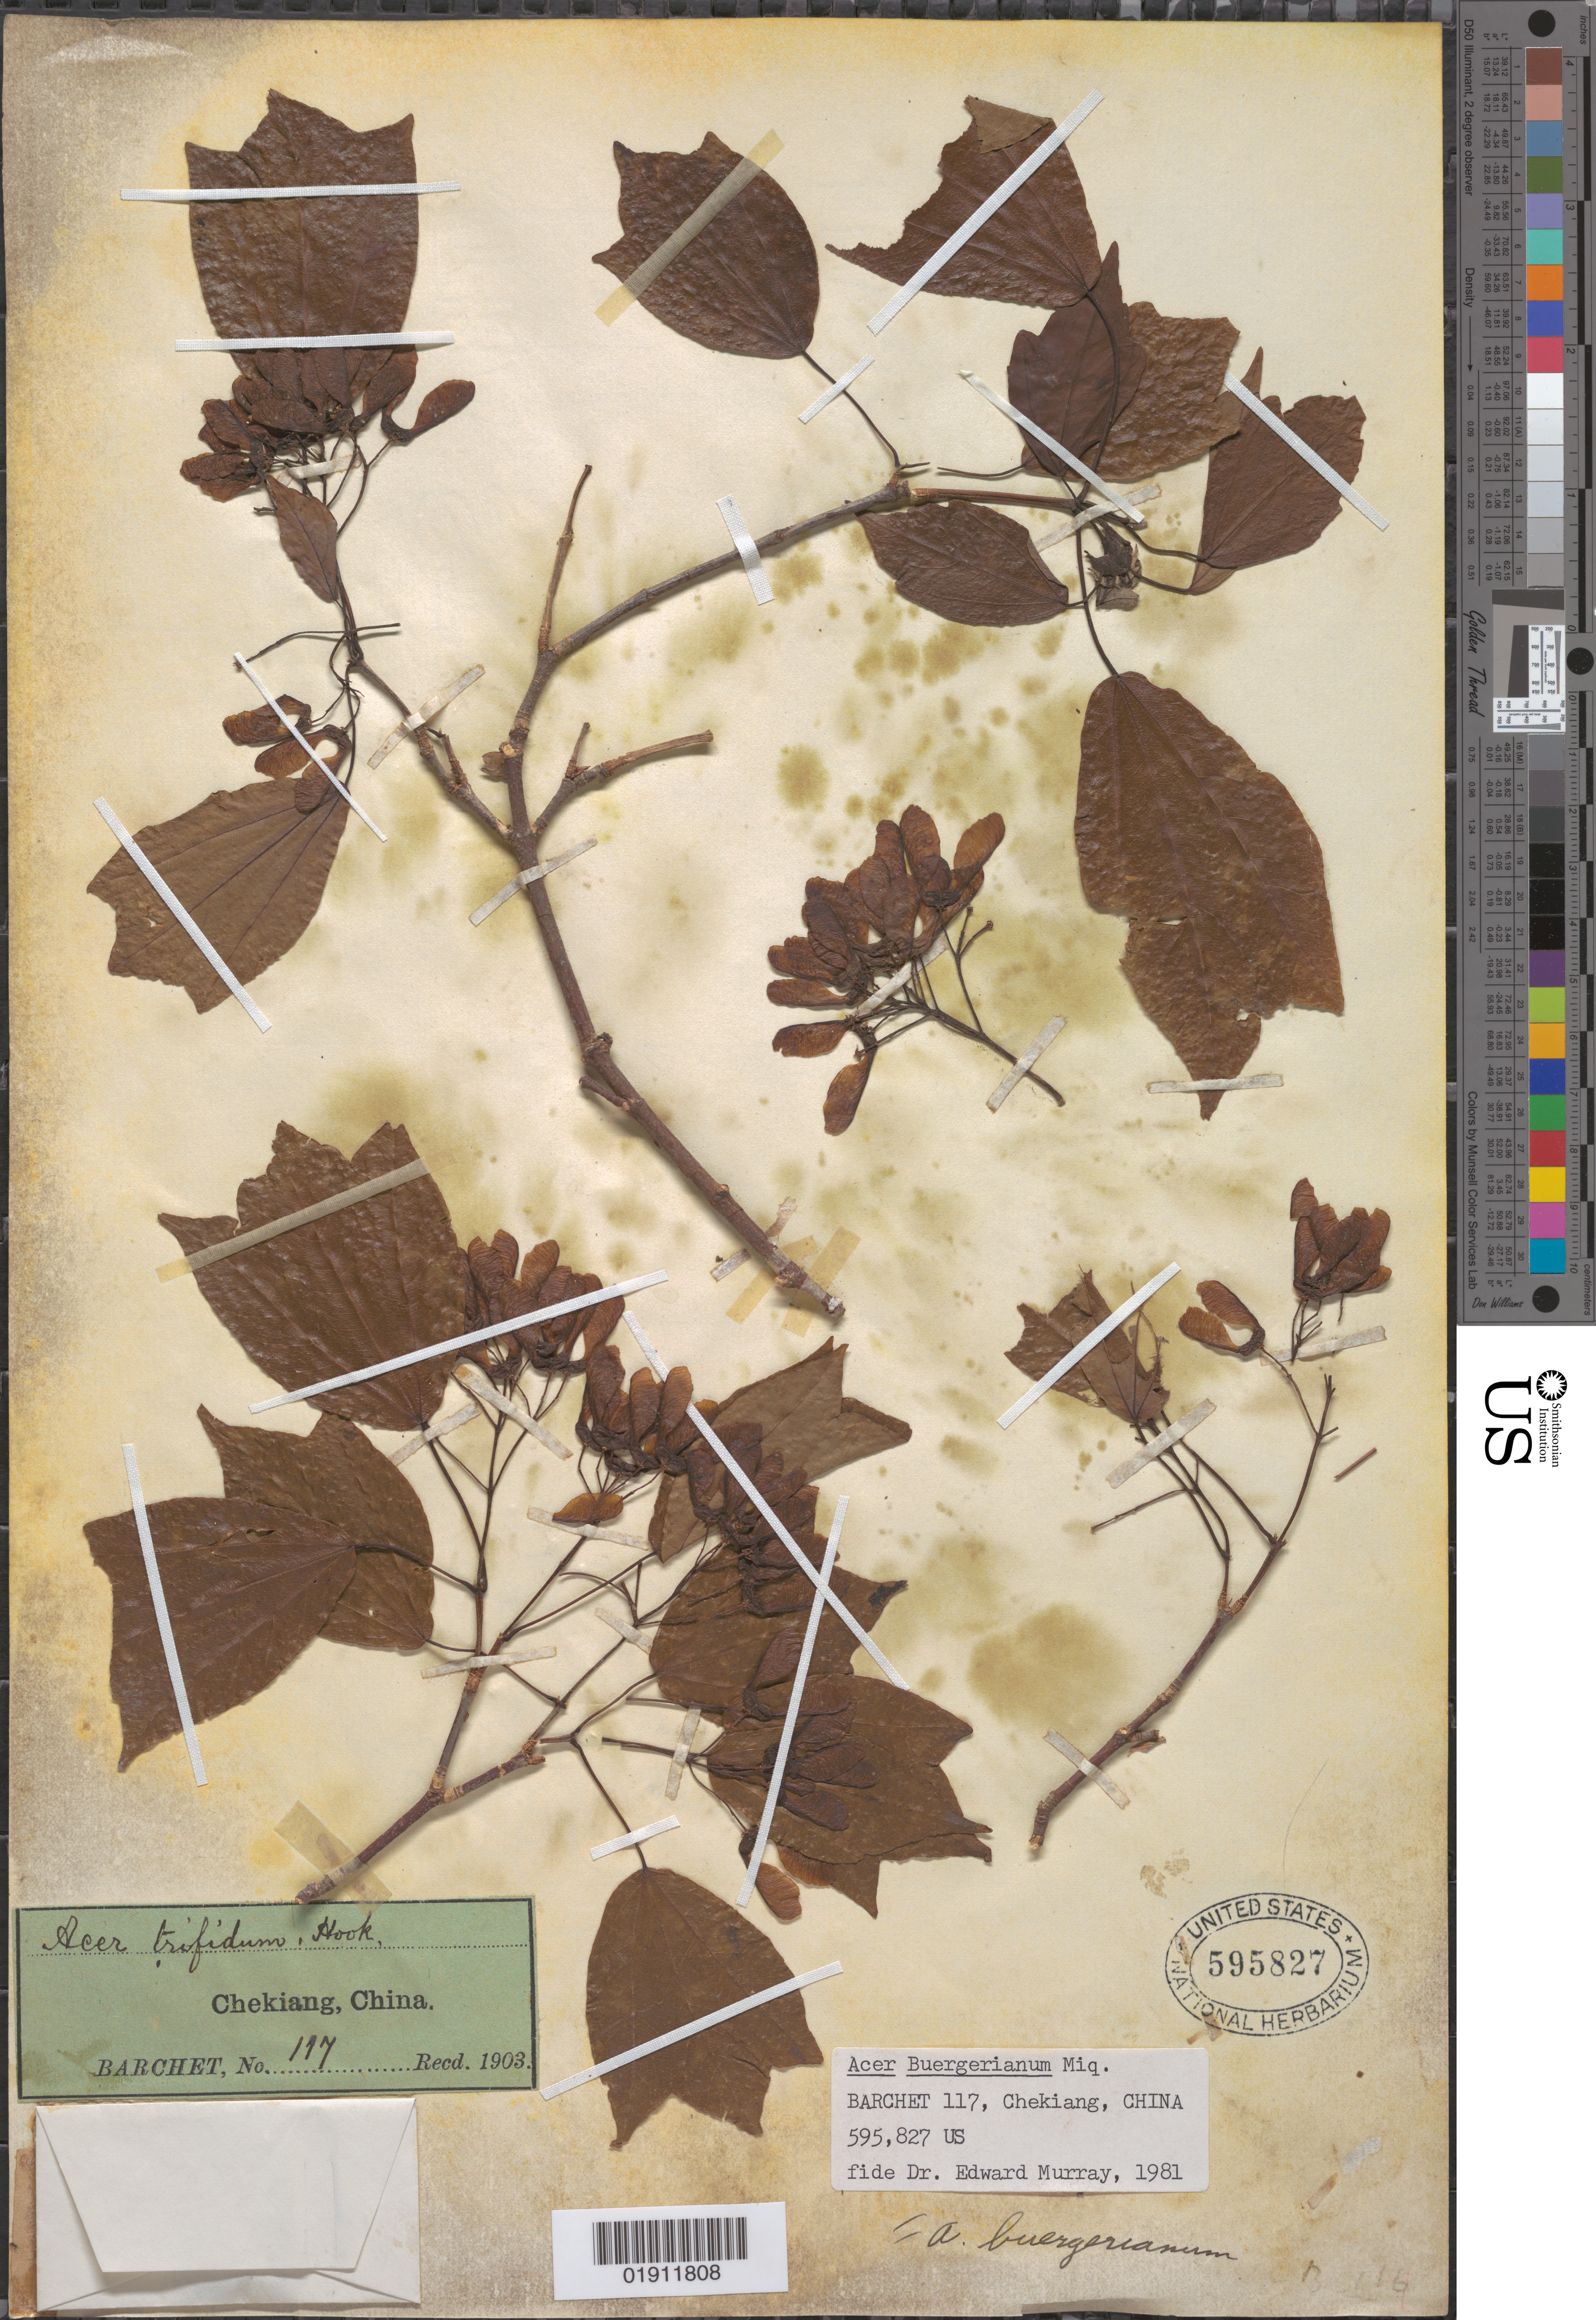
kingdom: Plantae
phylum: Tracheophyta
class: Magnoliopsida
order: Sapindales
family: Sapindaceae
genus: Acer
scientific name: Acer buergerianum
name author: Miq.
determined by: Murray, Edward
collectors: S. P. Barchet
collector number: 117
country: China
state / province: Zhejiang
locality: Chekiang [Zhejiang]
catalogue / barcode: US 595827